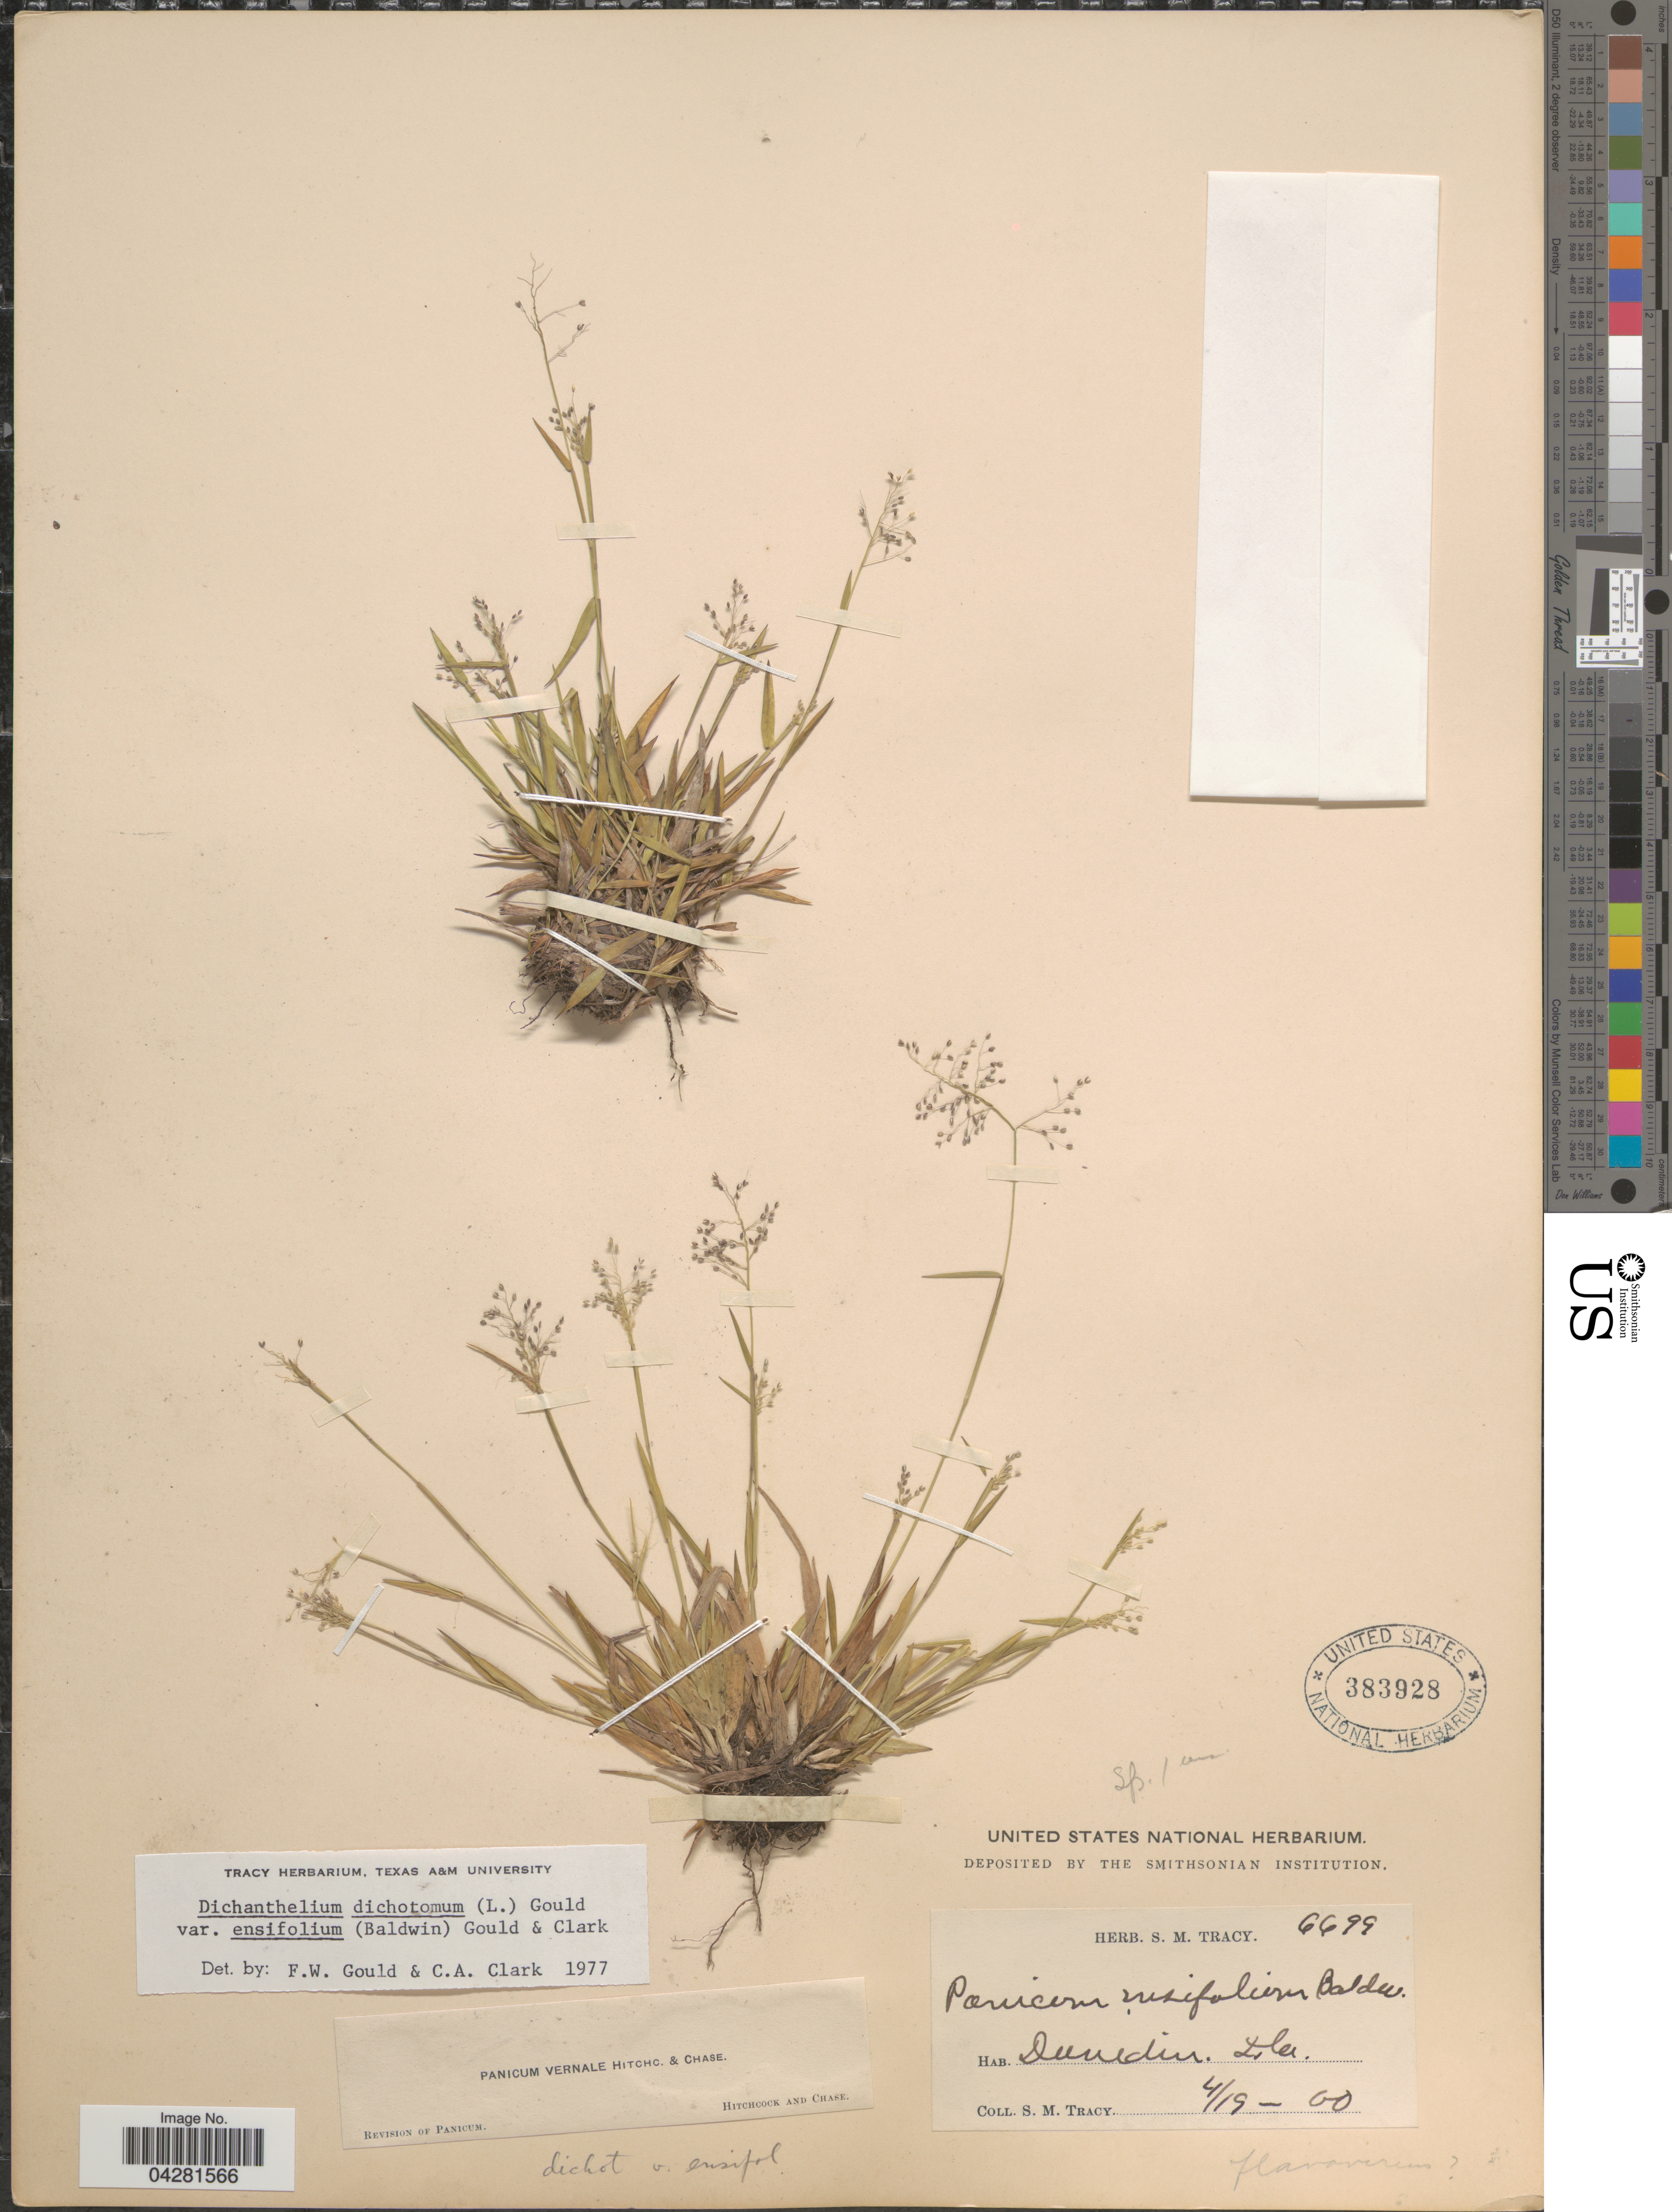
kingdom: Plantae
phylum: Tracheophyta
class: Liliopsida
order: Poales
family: Poaceae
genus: Dichanthelium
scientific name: Dichanthelium ensifolium var. ensifolium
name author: (Baldwin ex Elliot) Gould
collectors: S. M. Tracy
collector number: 6699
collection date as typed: Transcribed d/m/y: 19/4/0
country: United States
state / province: Florida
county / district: Pinellas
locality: Dunedin.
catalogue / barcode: US 383928